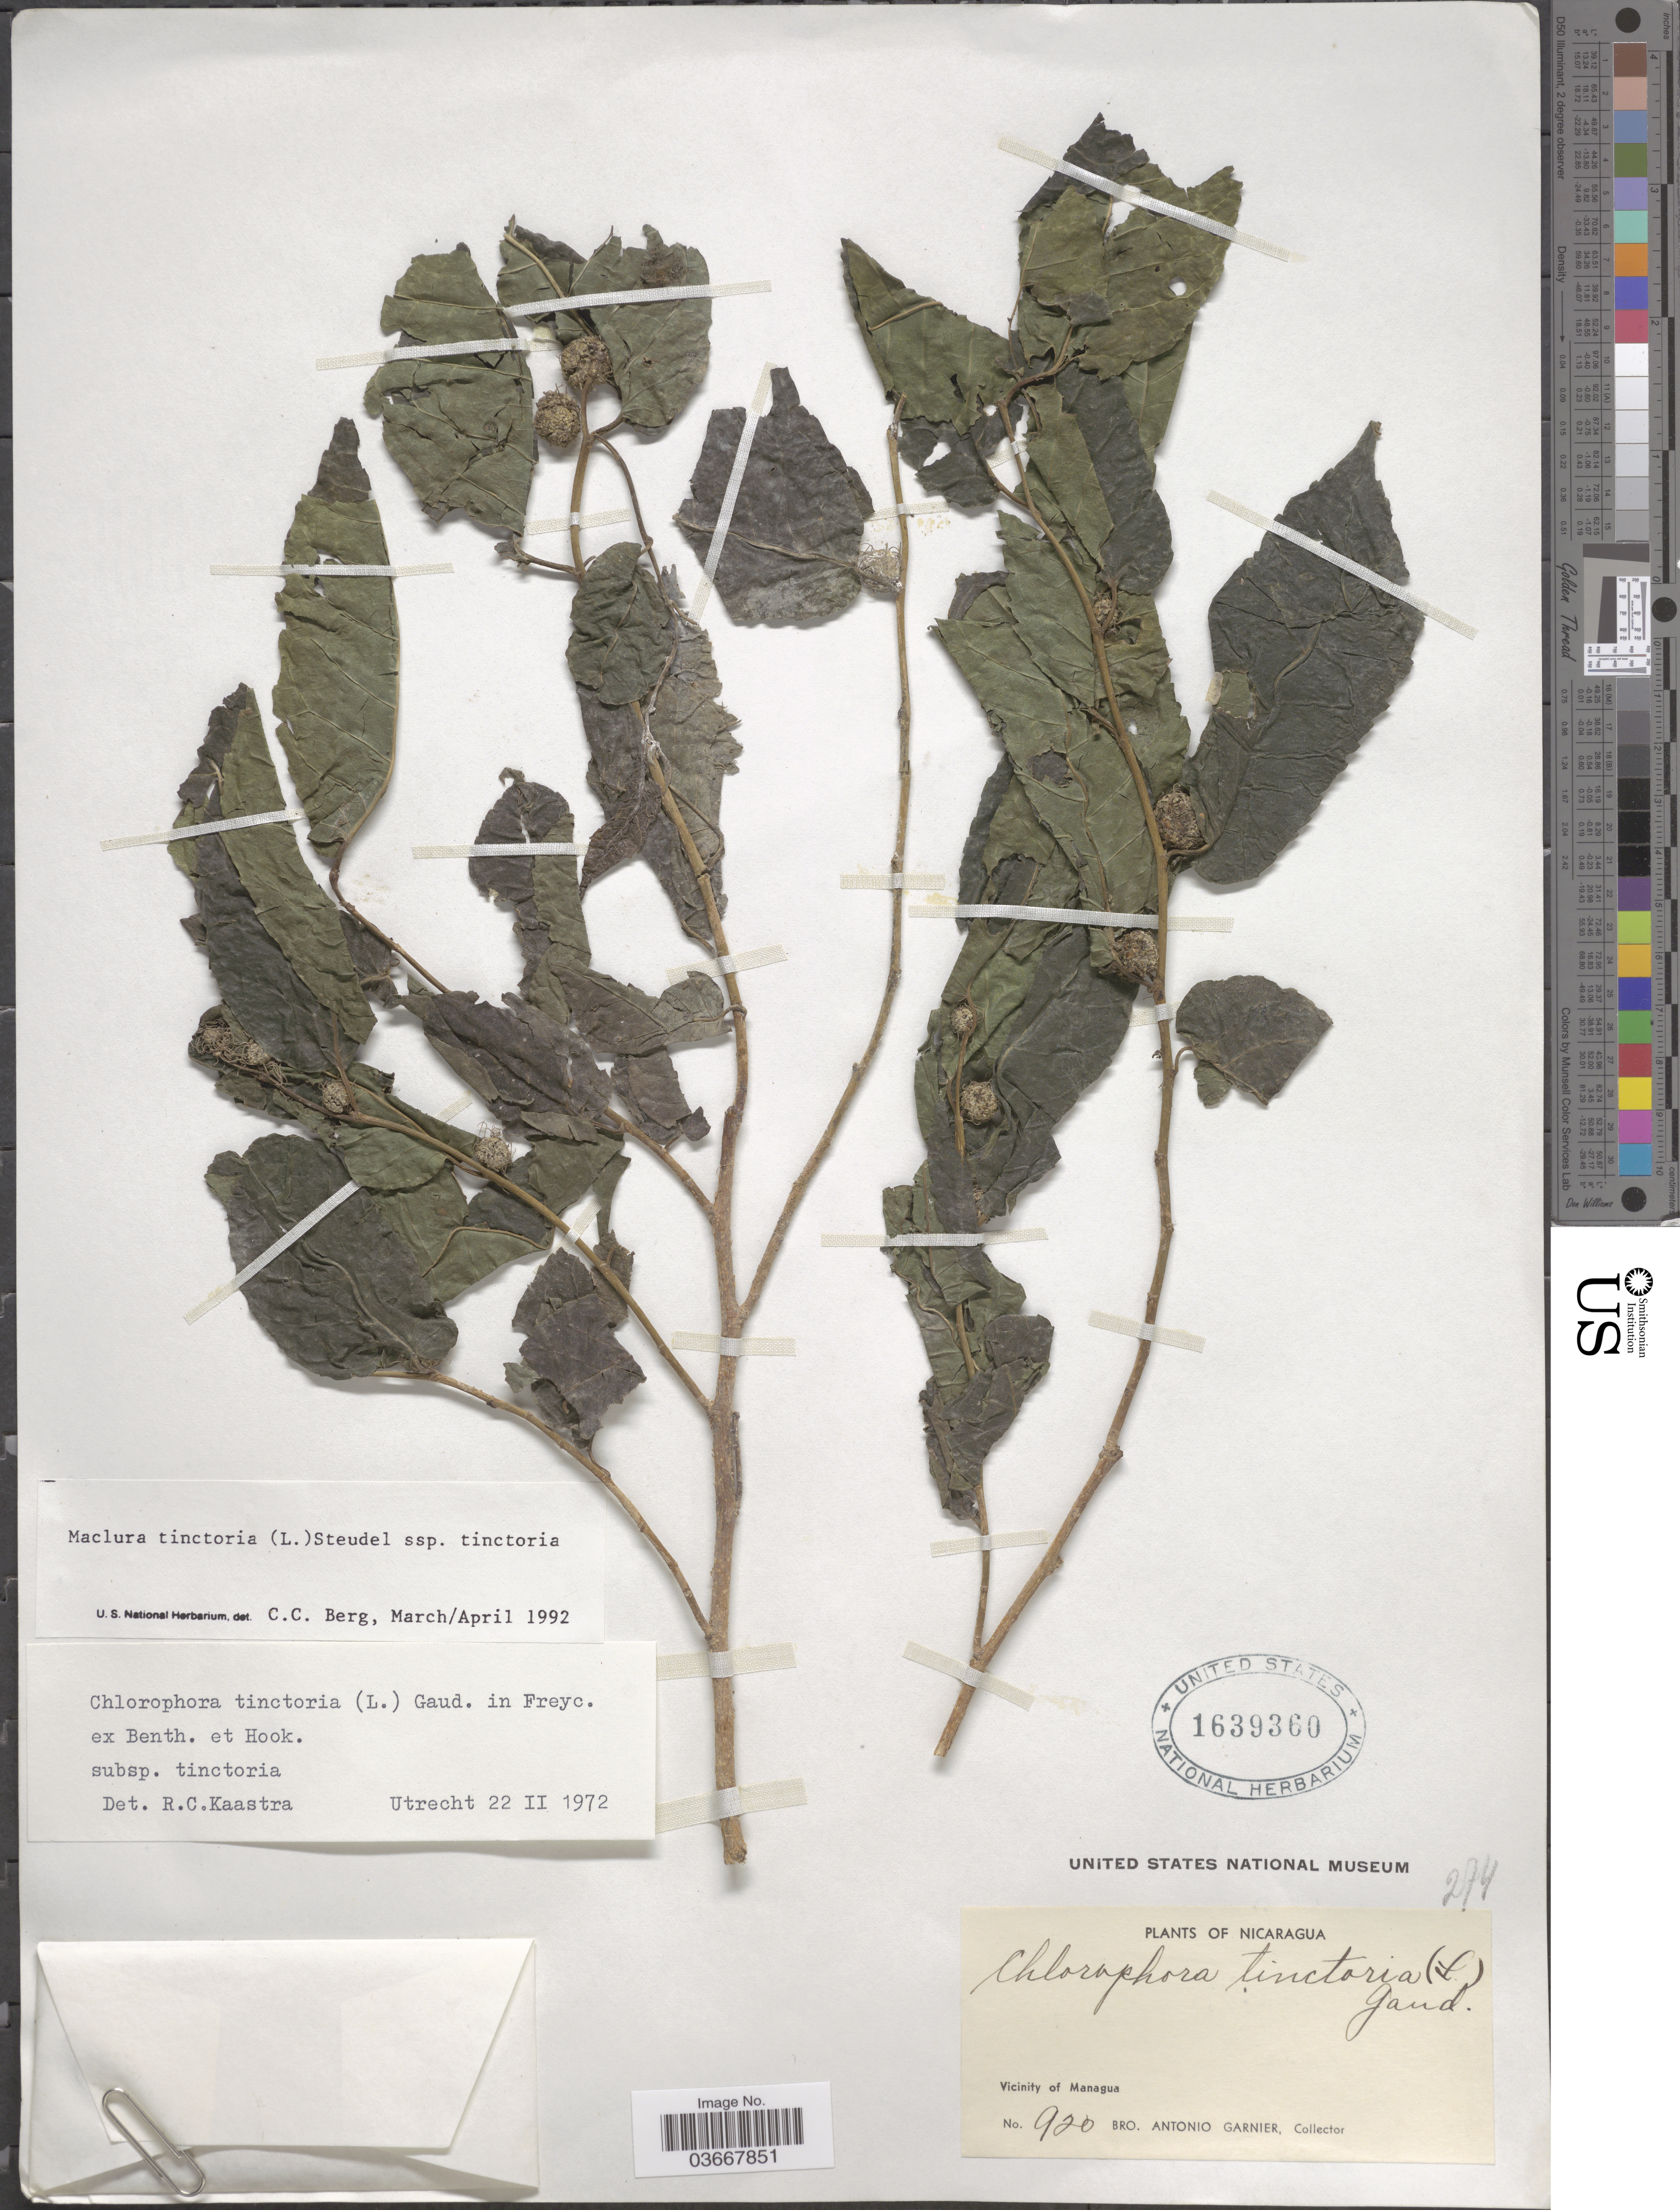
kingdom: Plantae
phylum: Tracheophyta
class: Magnoliopsida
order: Rosales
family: Moraceae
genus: Maclura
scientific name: Maclura tinctoria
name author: (L.) D. Don ex Steud.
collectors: Bro. A. Garnier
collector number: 920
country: Nicaragua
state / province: Managua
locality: Vicinity of Managua.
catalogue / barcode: US 1639360